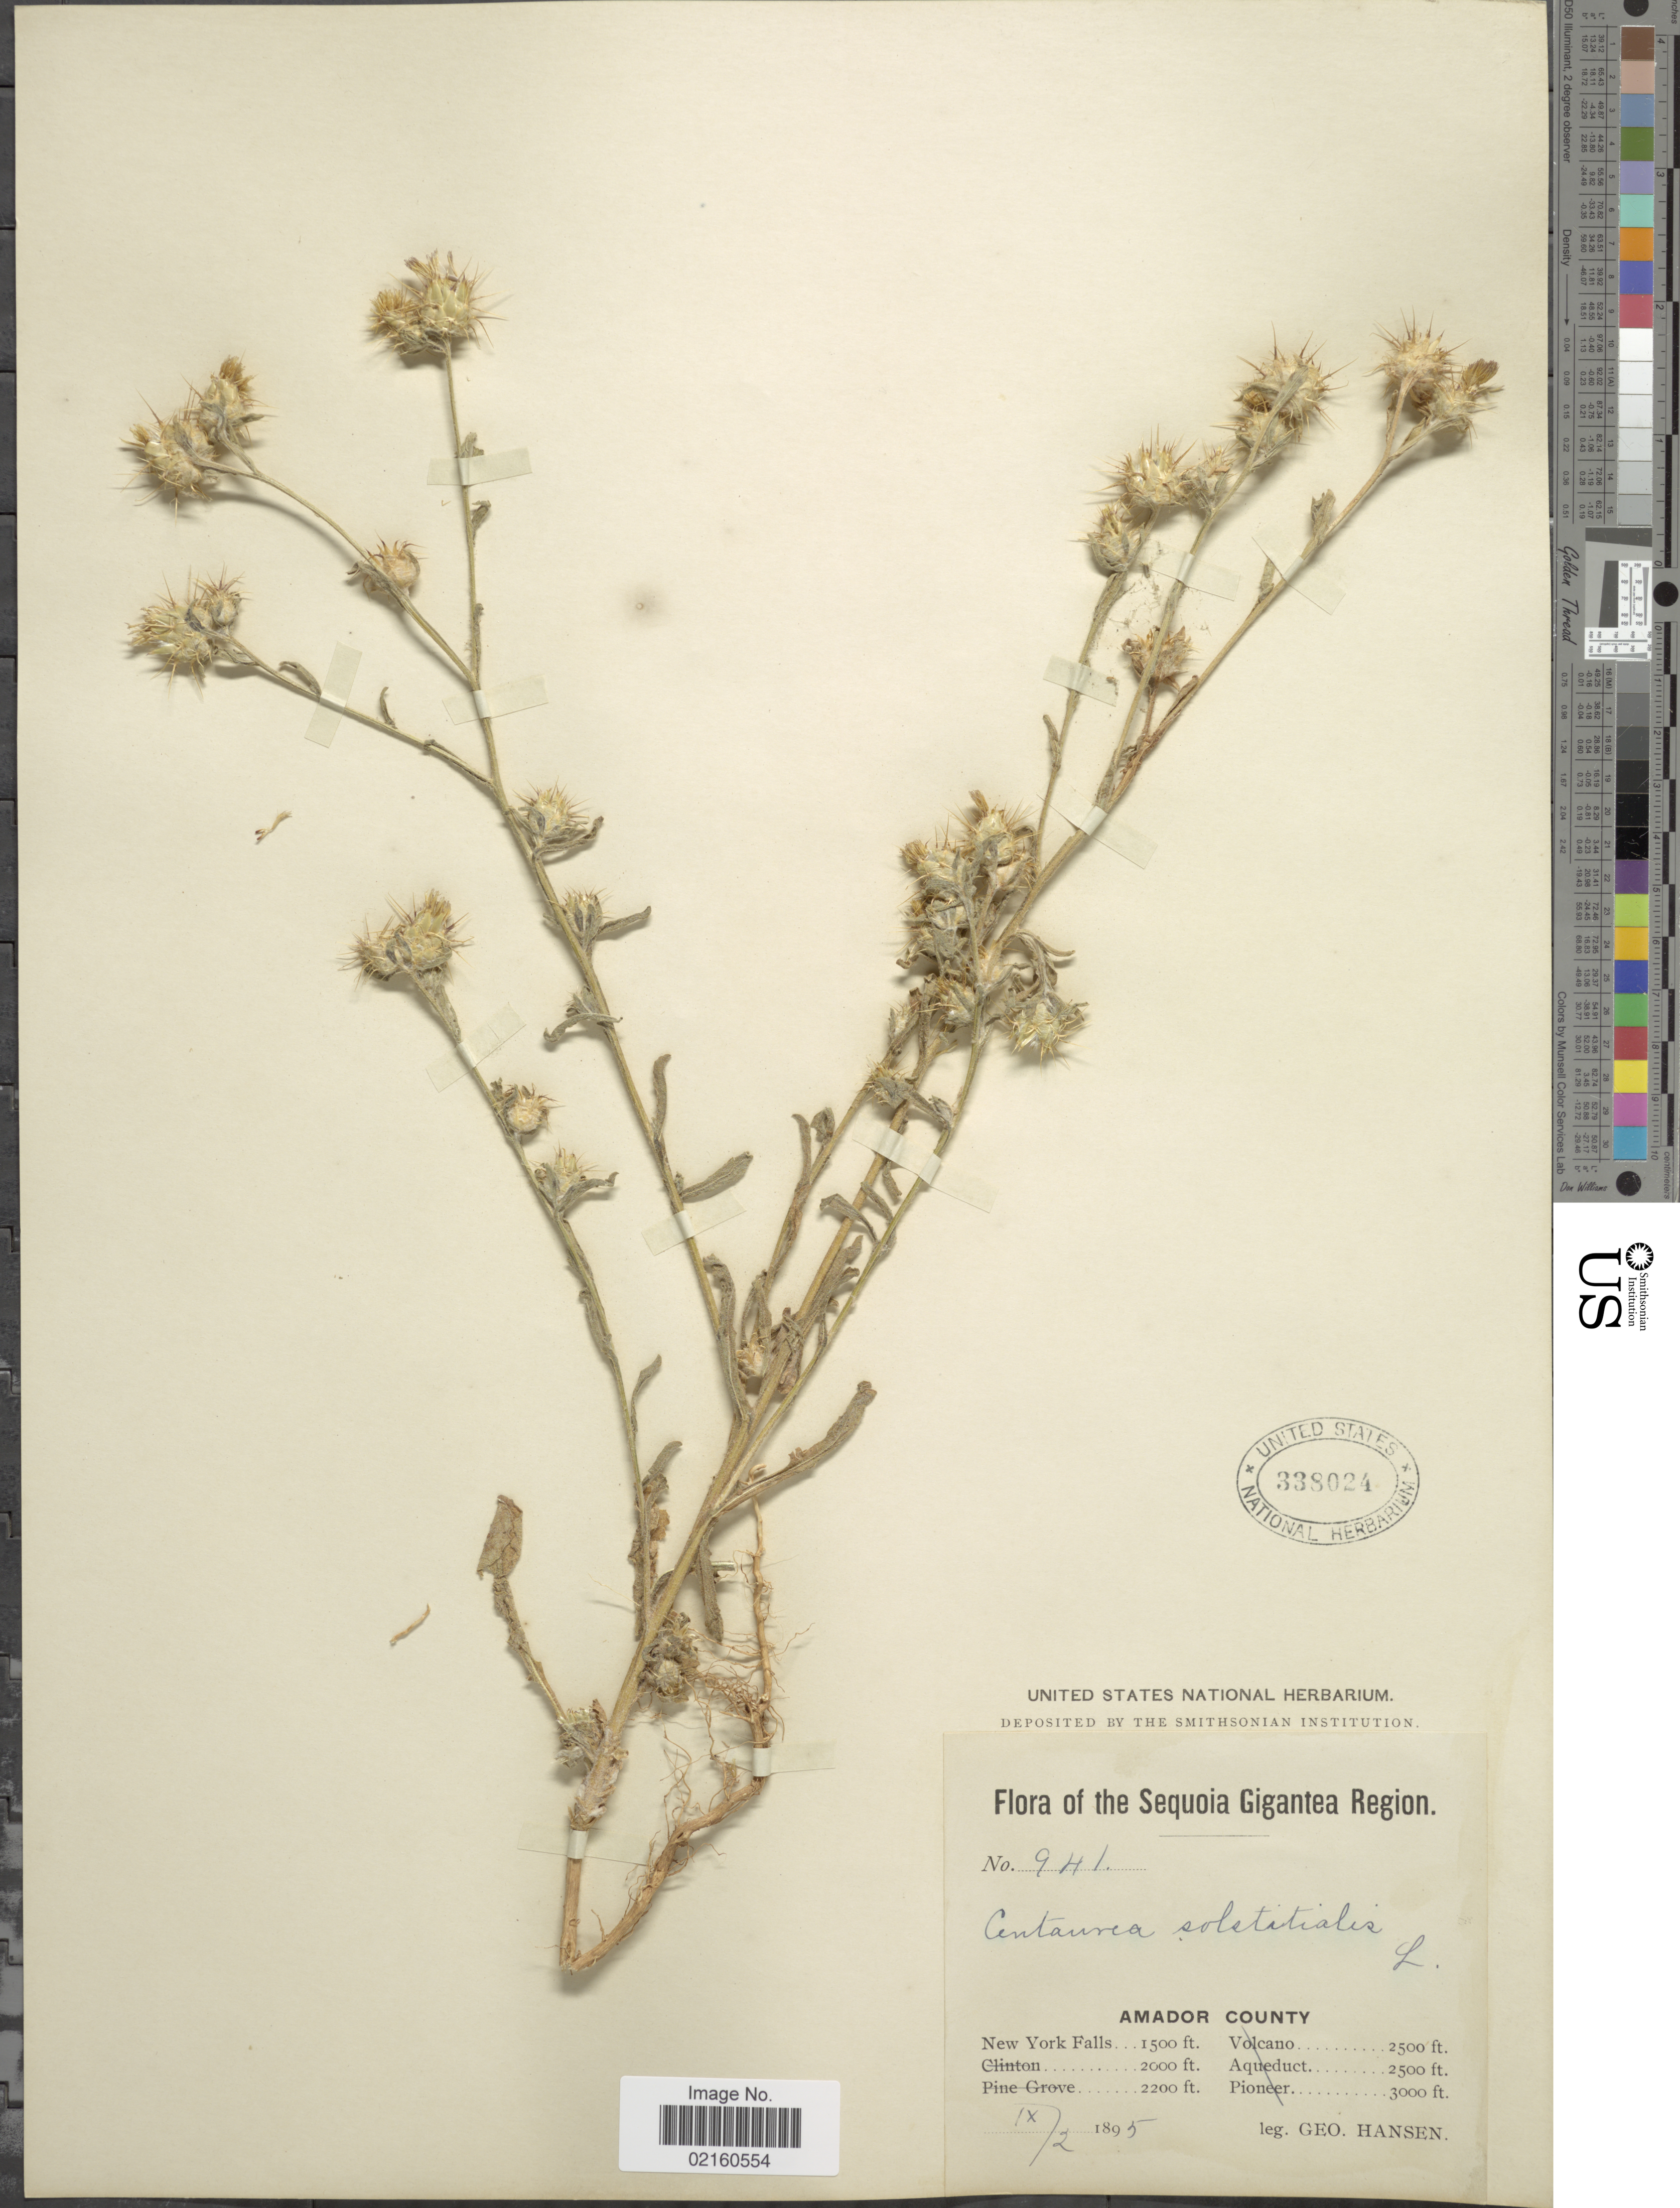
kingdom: Plantae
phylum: Tracheophyta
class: Magnoliopsida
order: Asterales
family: Asteraceae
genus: Centaurea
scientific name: Centaurea melitensis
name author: L.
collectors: G. Hansen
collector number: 941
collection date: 1895-09-02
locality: Sequoia Gigantea Region, Amador County, New York Falls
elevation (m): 457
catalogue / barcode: US 338024